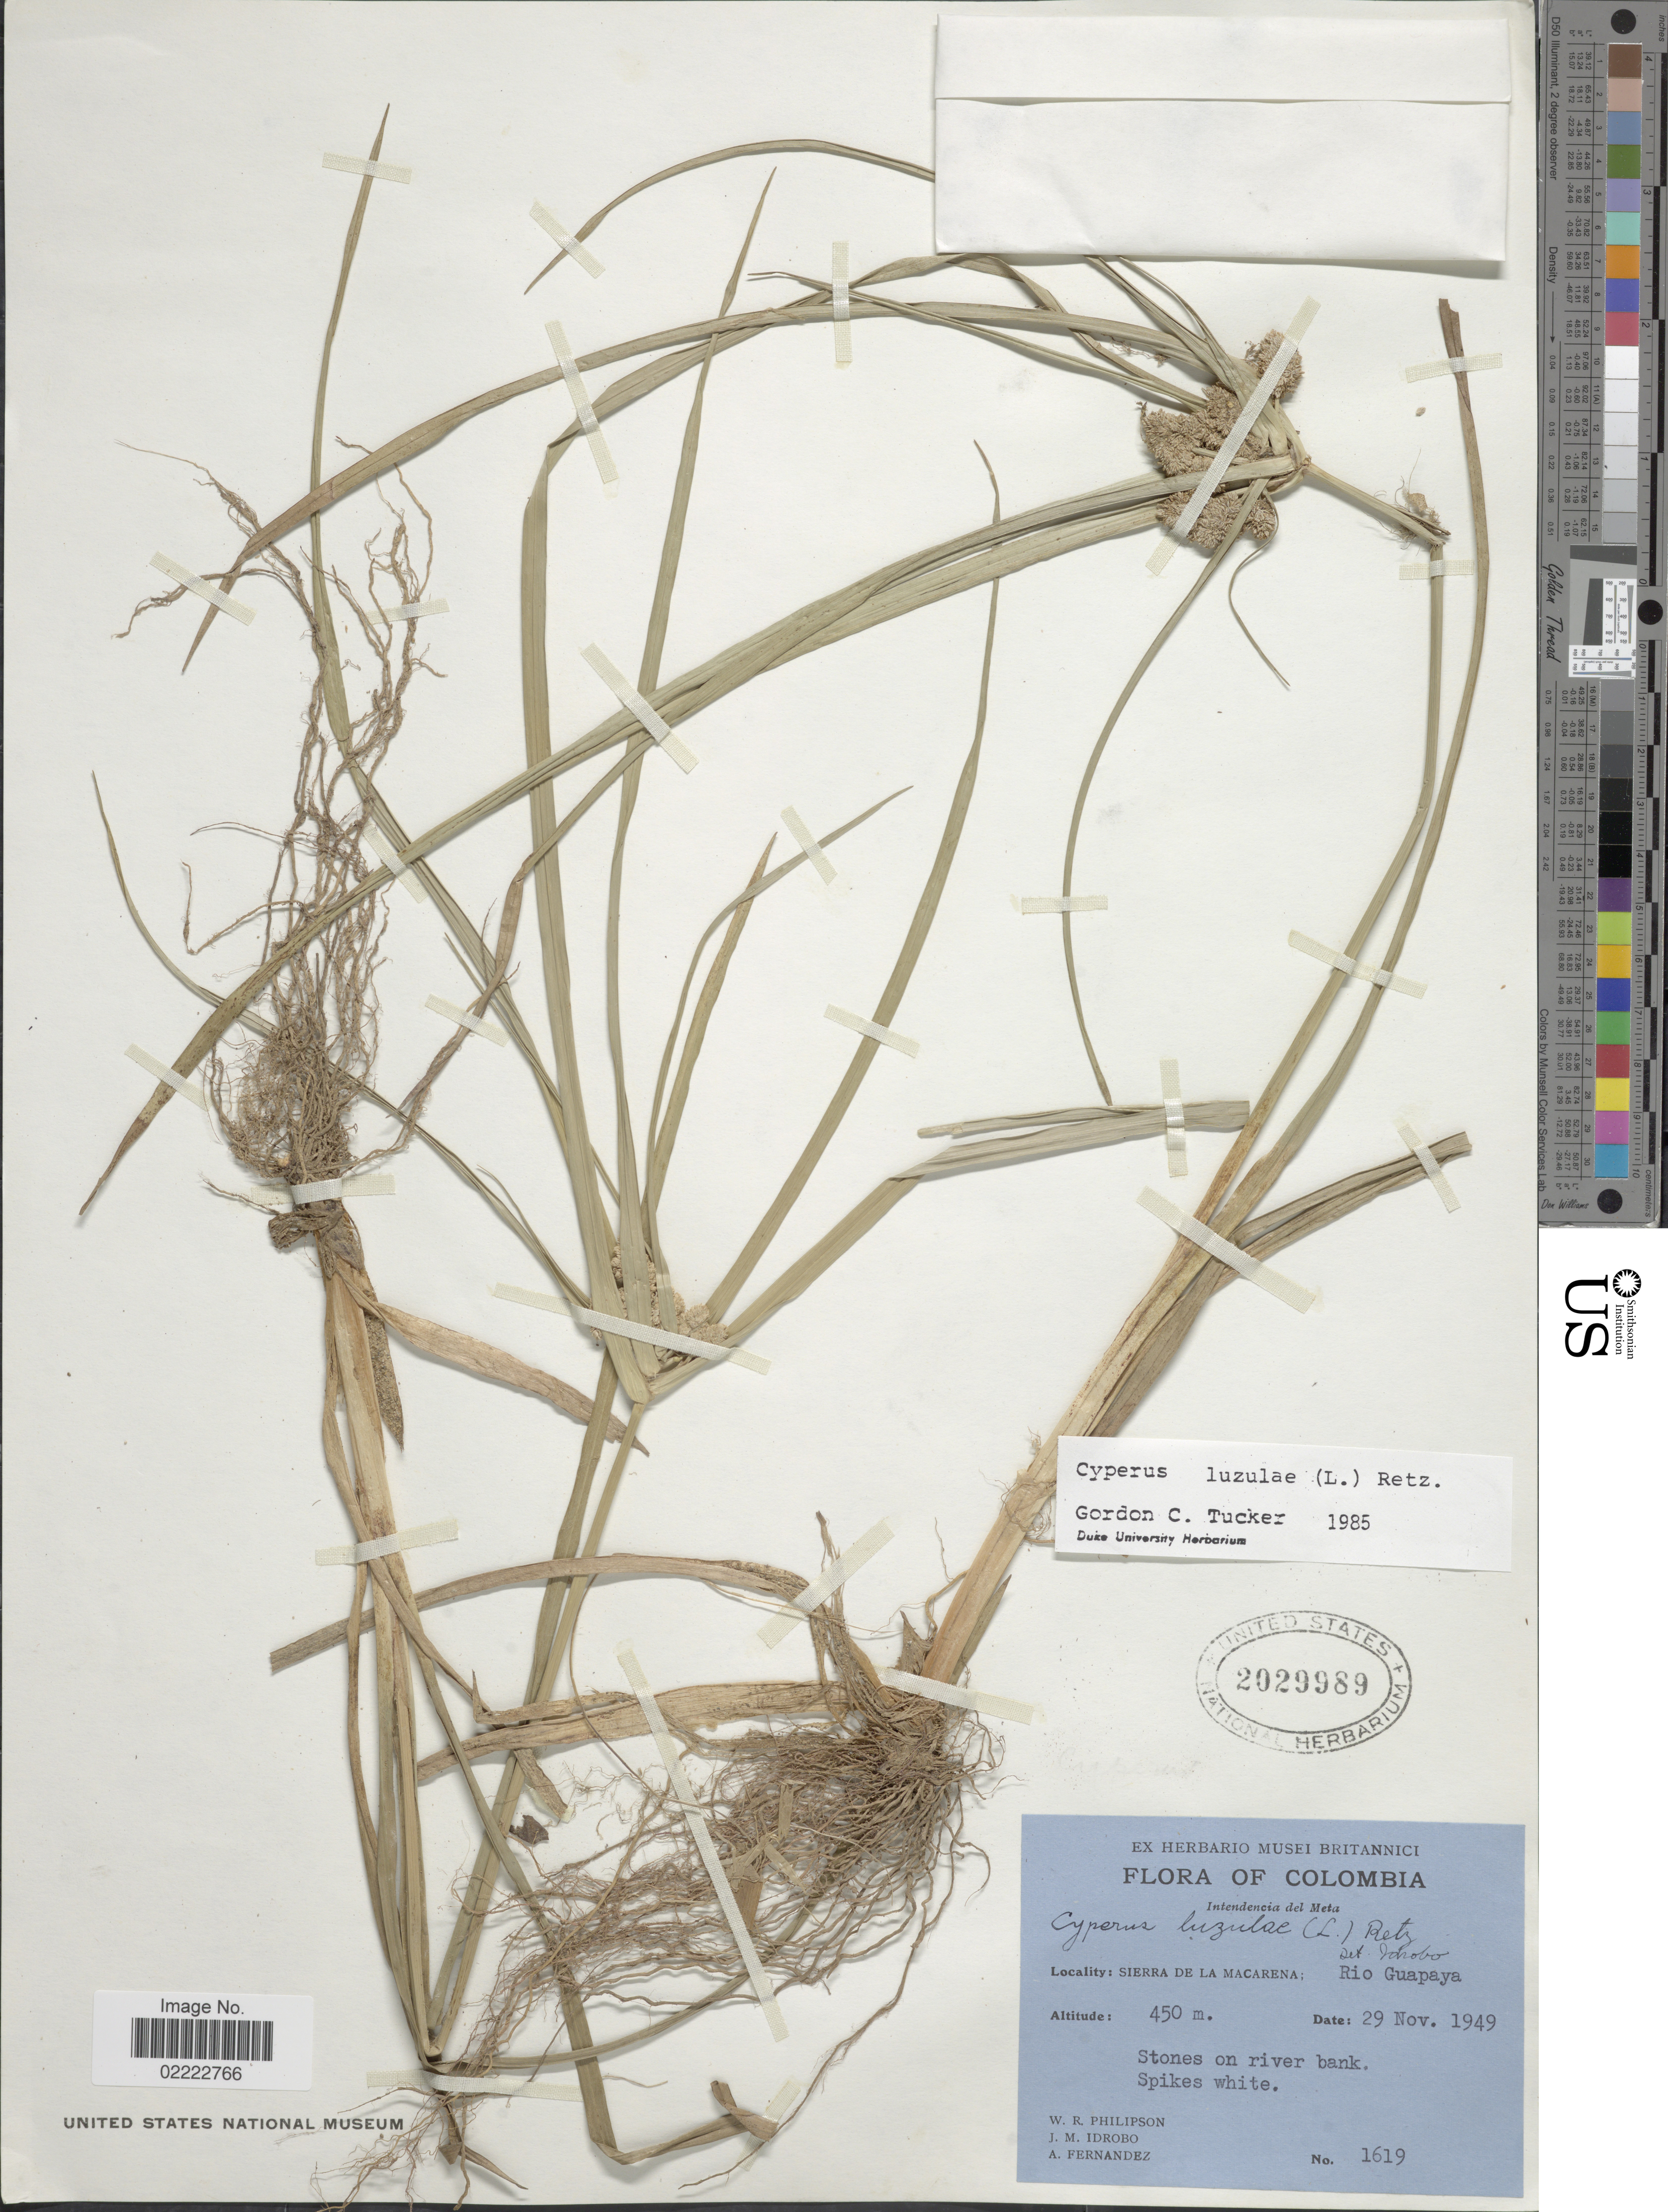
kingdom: Plantae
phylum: Tracheophyta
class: Liliopsida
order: Poales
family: Cyperaceae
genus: Cyperus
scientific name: Cyperus luzulae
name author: (L.) Rottb. ex Retz.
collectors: W. R. Philipson, J. M. Idrobo & A. Fernandez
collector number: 1619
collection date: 1949-11-29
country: Colombia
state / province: Meta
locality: Intendebcia del Meta, Sierra De La Macarena; Rio Guapaya, Stones on river bank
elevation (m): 450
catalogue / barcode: US 2029989